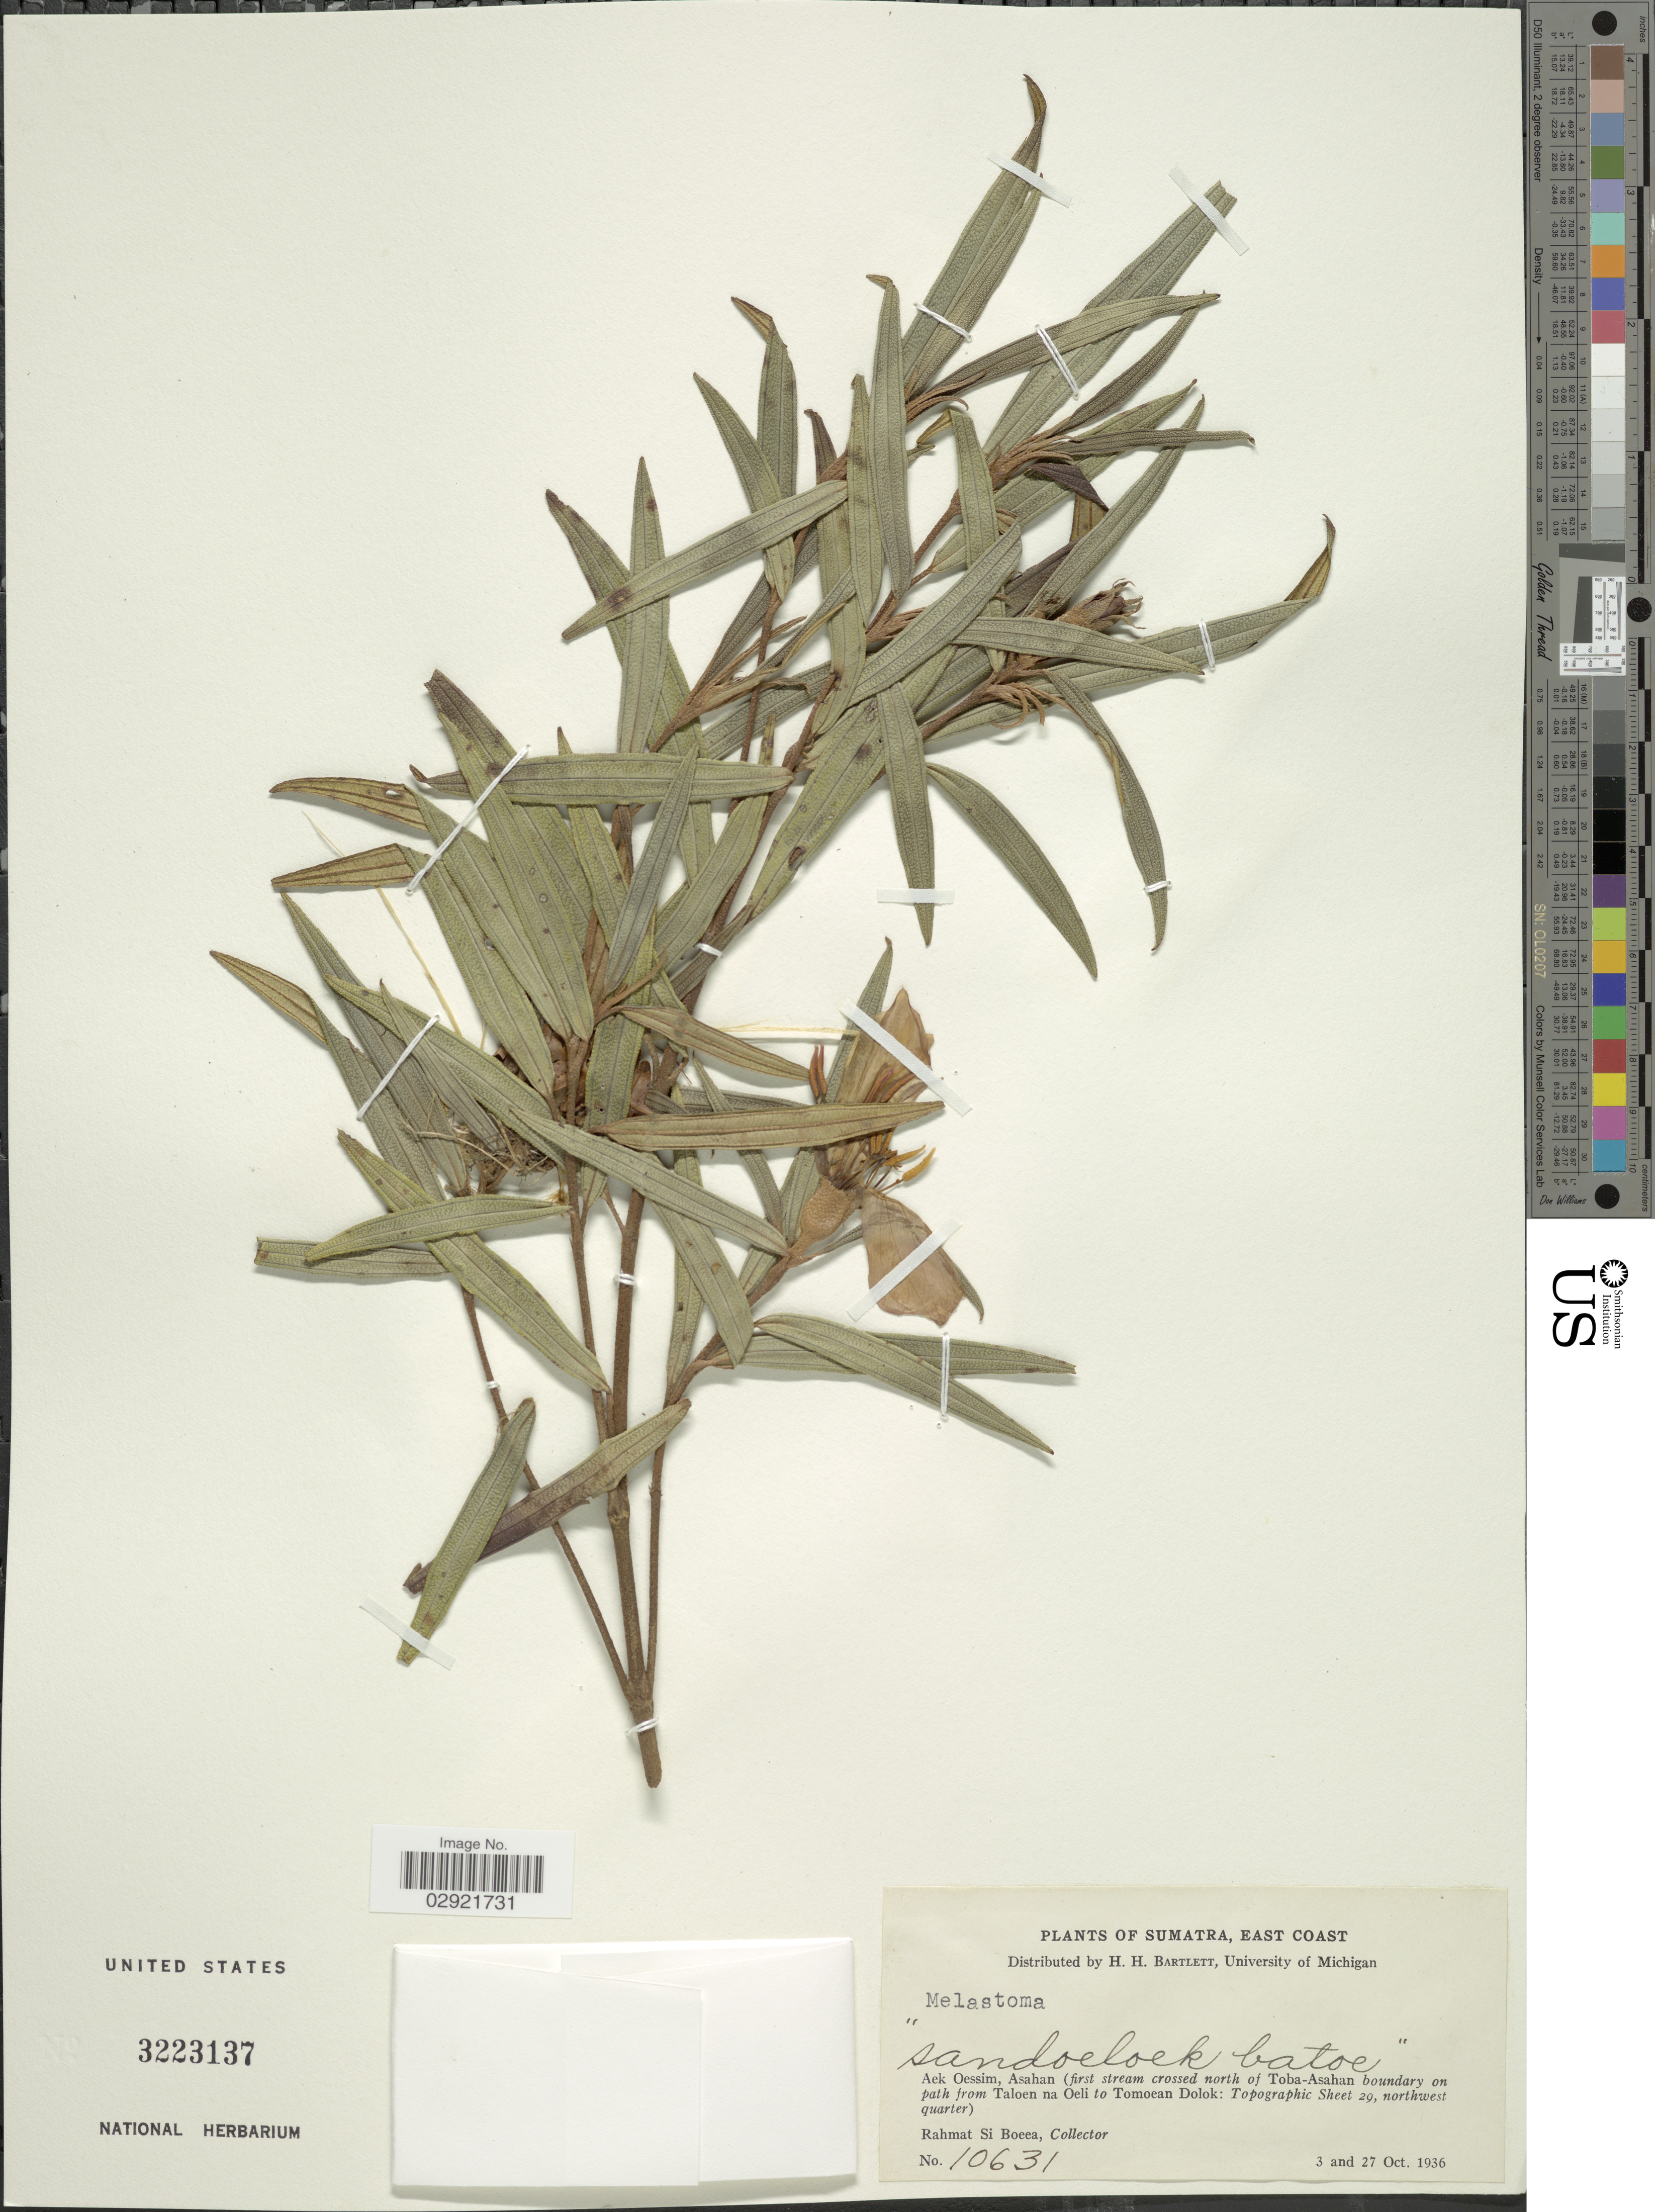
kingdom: Plantae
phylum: Tracheophyta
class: Magnoliopsida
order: Myrtales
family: Melastomataceae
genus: Melastoma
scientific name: Melastoma sp.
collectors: Rahmat Si Boeea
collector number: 10631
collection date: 1936-10-03/1936-10-27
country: Indonesia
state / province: Sumatra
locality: East Coast. Aek Oessim, Asahan (first stream crossed north of Toba-Asahan boundary on path from Taloen na Oeli to Tomoean Dolok: Topographic Sheet 29, northwest quarter).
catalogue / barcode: US 3223137